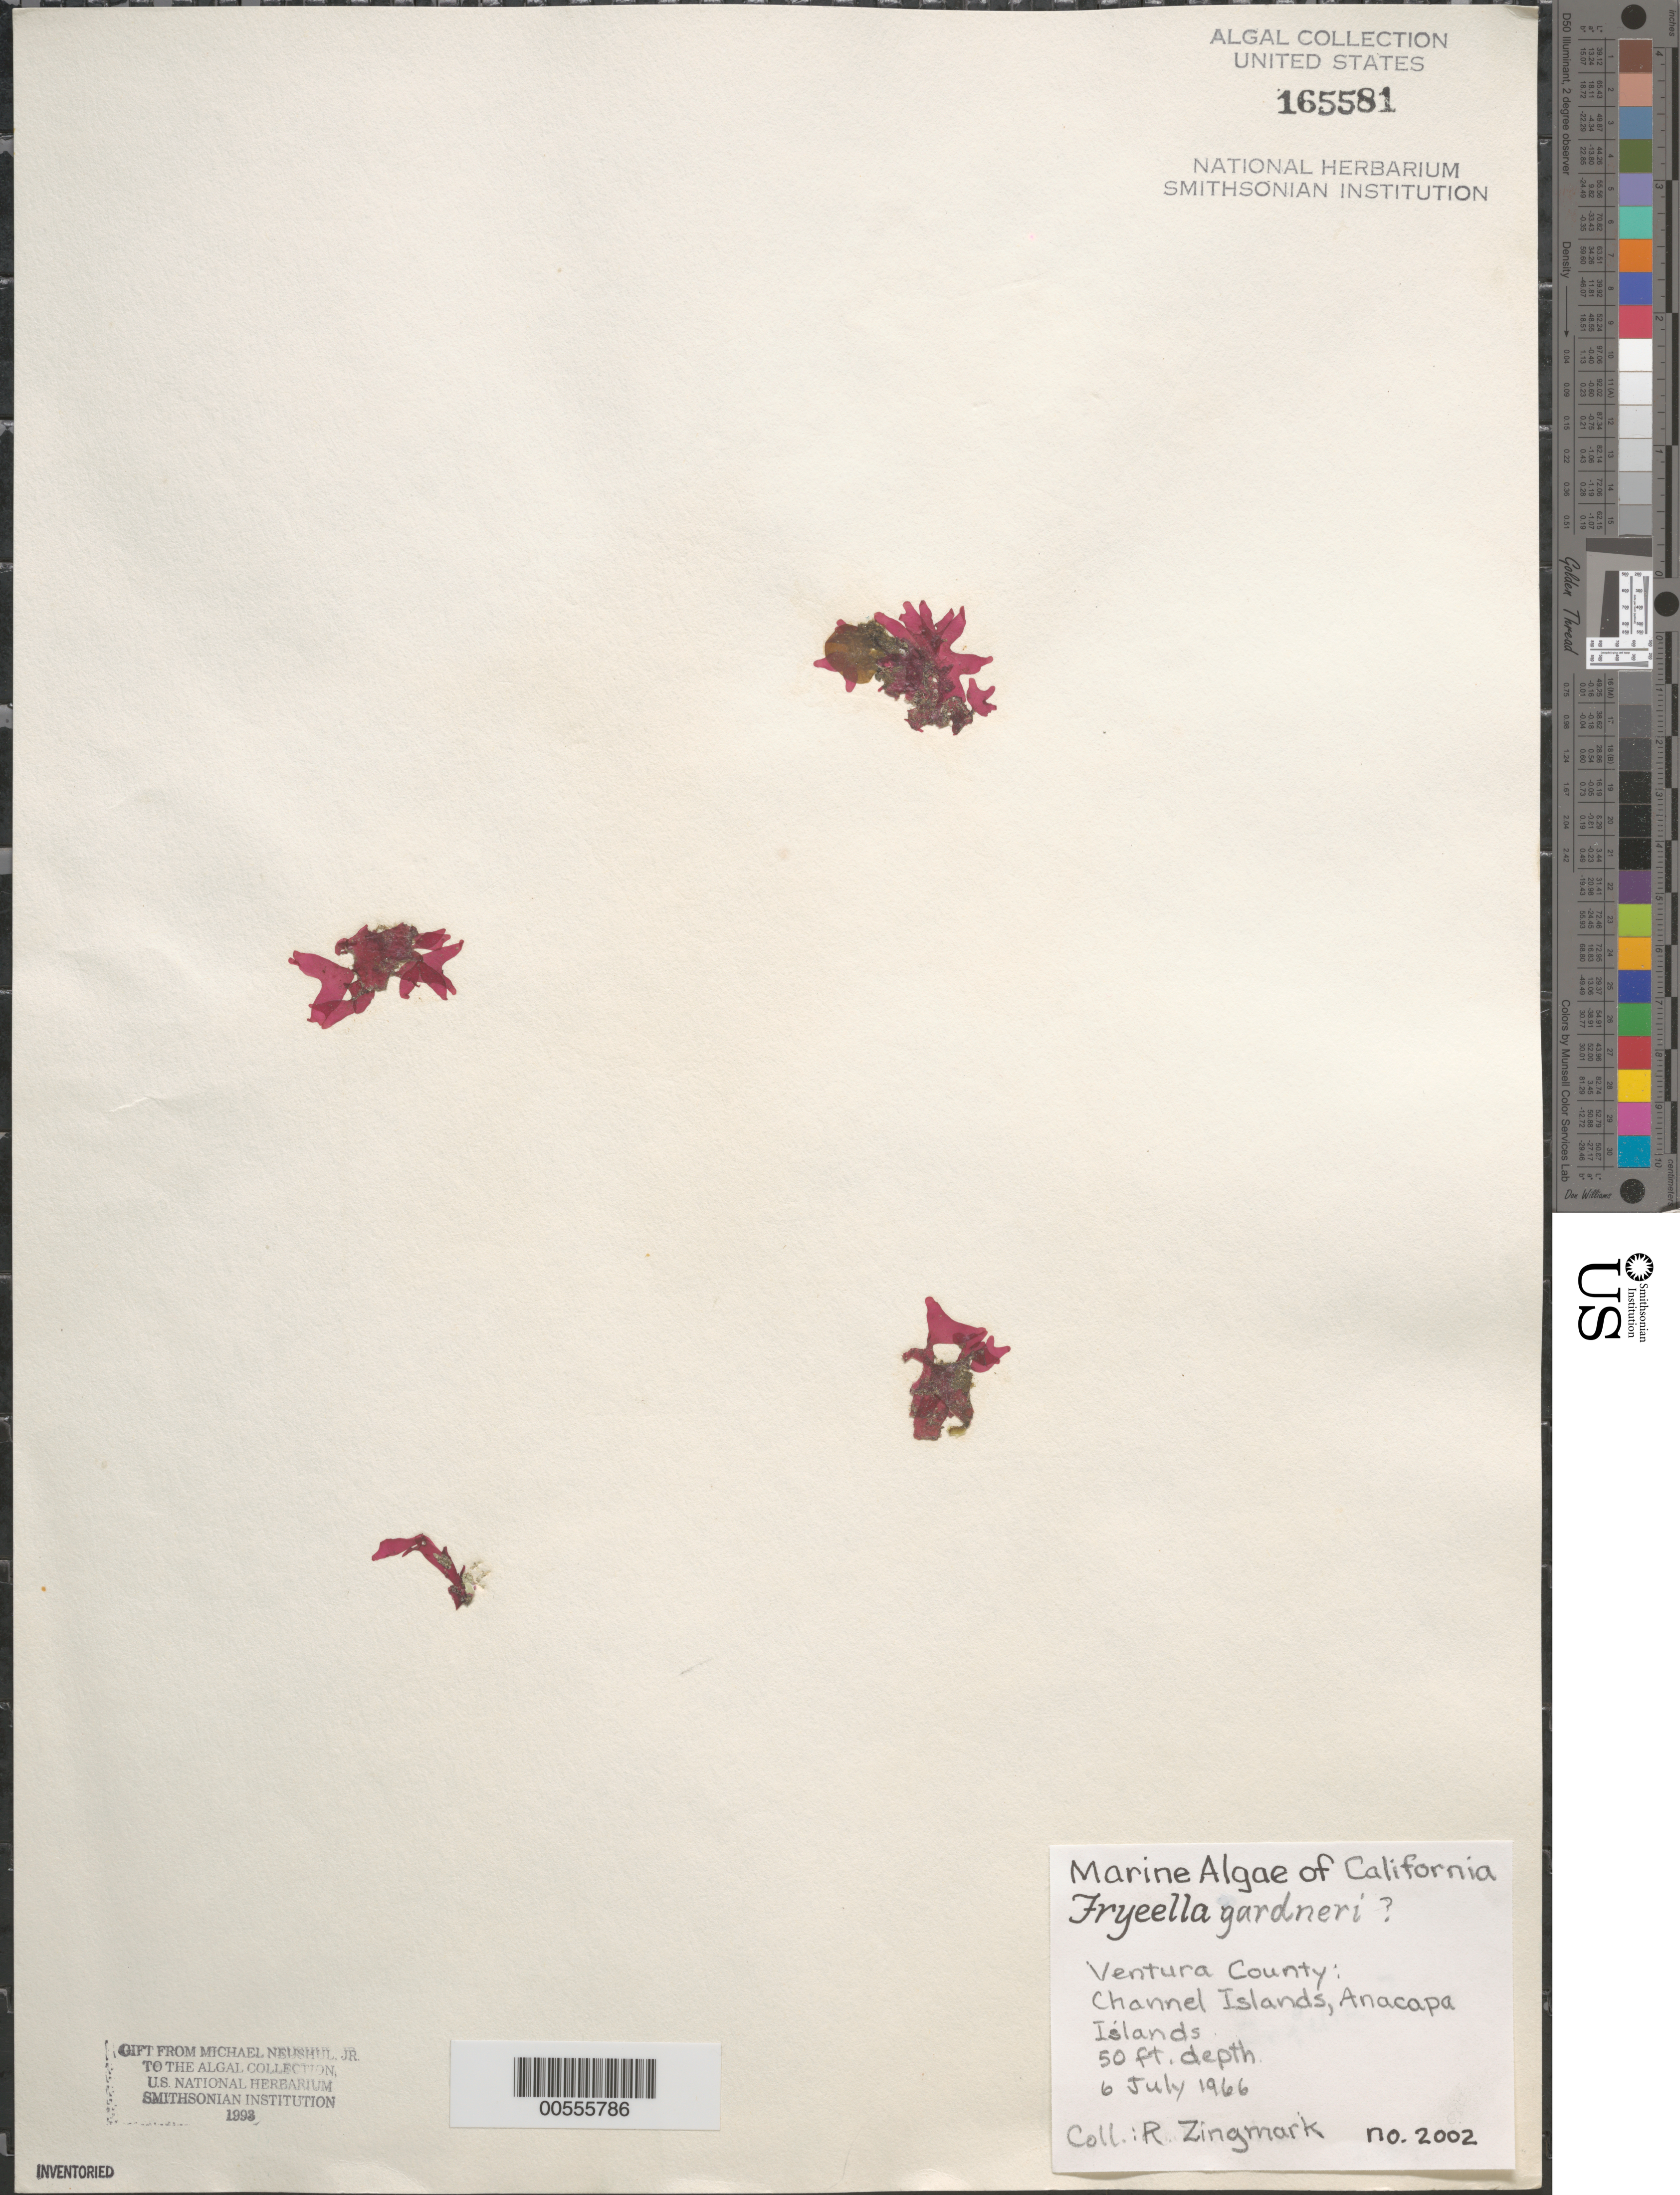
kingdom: Plantae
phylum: Rhodophyta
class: Florideophyceae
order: Rhodymeniales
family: Fryeellaceae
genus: Fryeella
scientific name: Fryeella gardneri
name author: (Setch.) Kylin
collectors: R. Zingmark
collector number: Neushul 2002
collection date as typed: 06 Jul 1966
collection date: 1966-07-06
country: United States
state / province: California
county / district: Ventura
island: Anacapa Island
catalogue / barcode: US 165581